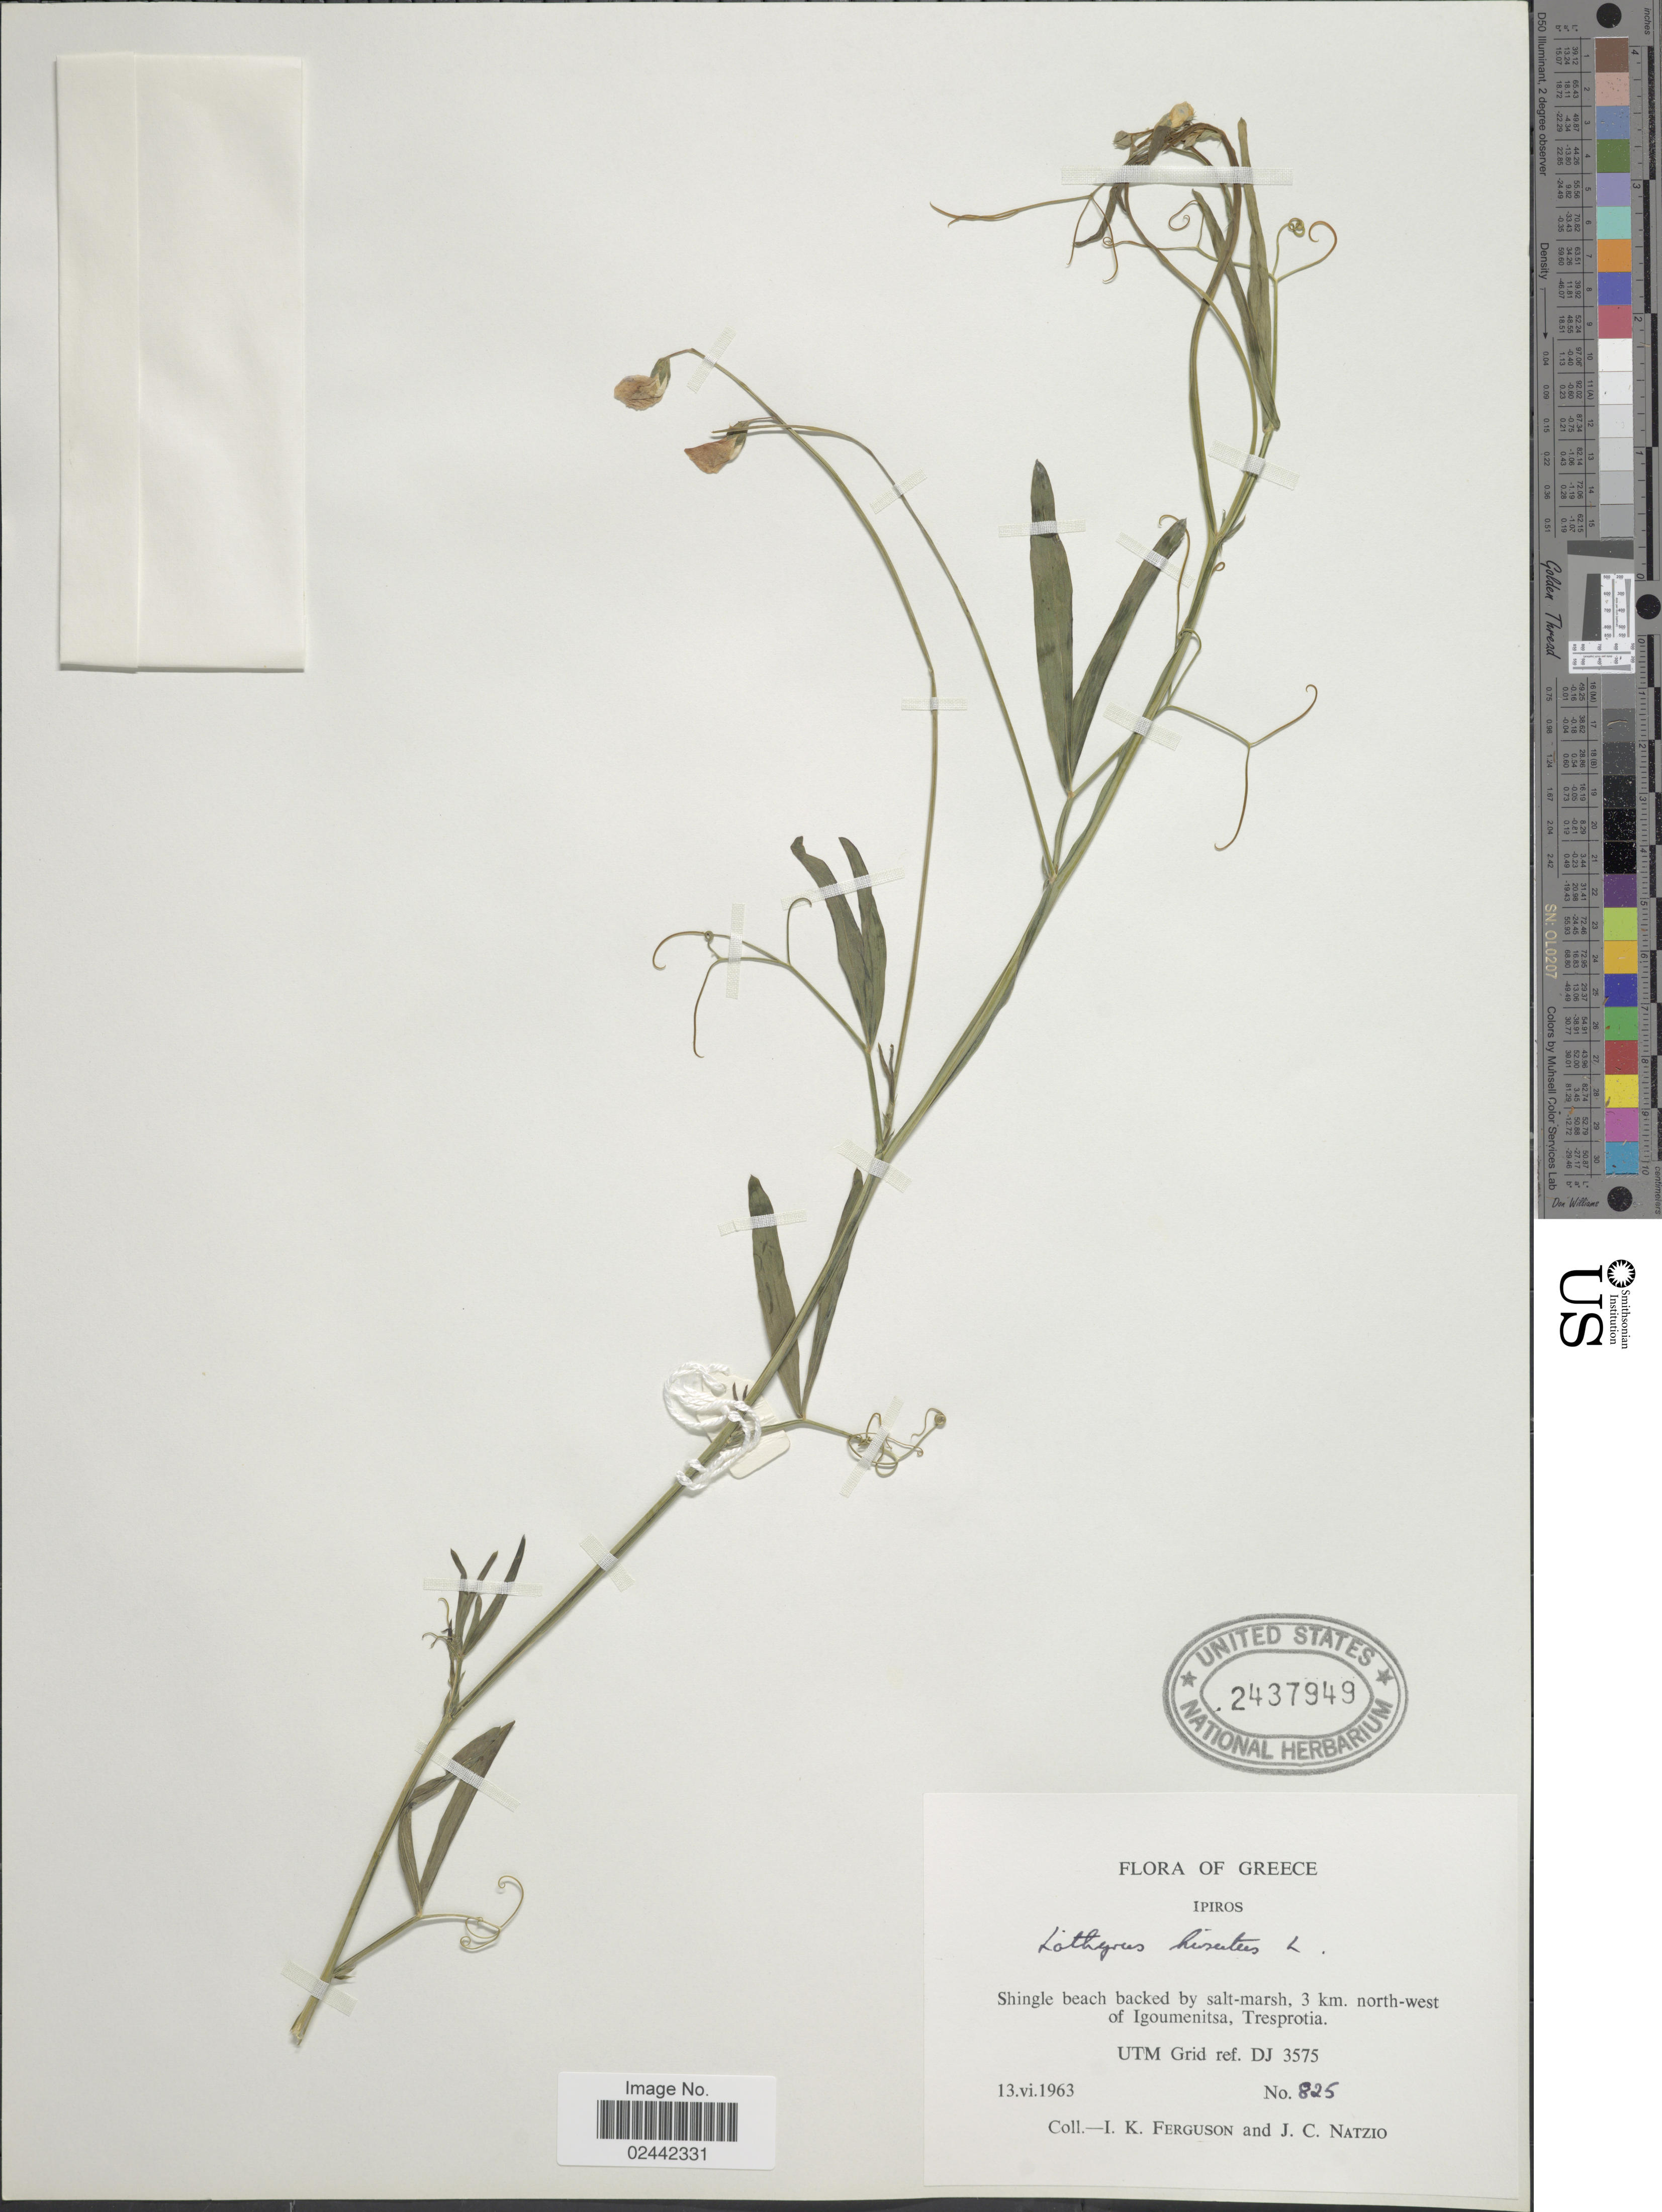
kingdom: Plantae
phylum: Tracheophyta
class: Magnoliopsida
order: Fabales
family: Fabaceae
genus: Lathyrus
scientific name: Lathyrus hirsutus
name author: L.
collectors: I. K. Ferguson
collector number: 825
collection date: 1963-06-13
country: Greece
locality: Greece, Iporis. Single beach backed by salt-marsh, 3 km. north-west of Igoumenitsa, Tresprotia. UTM Grid ref. DJ 3575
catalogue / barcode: US 2437949